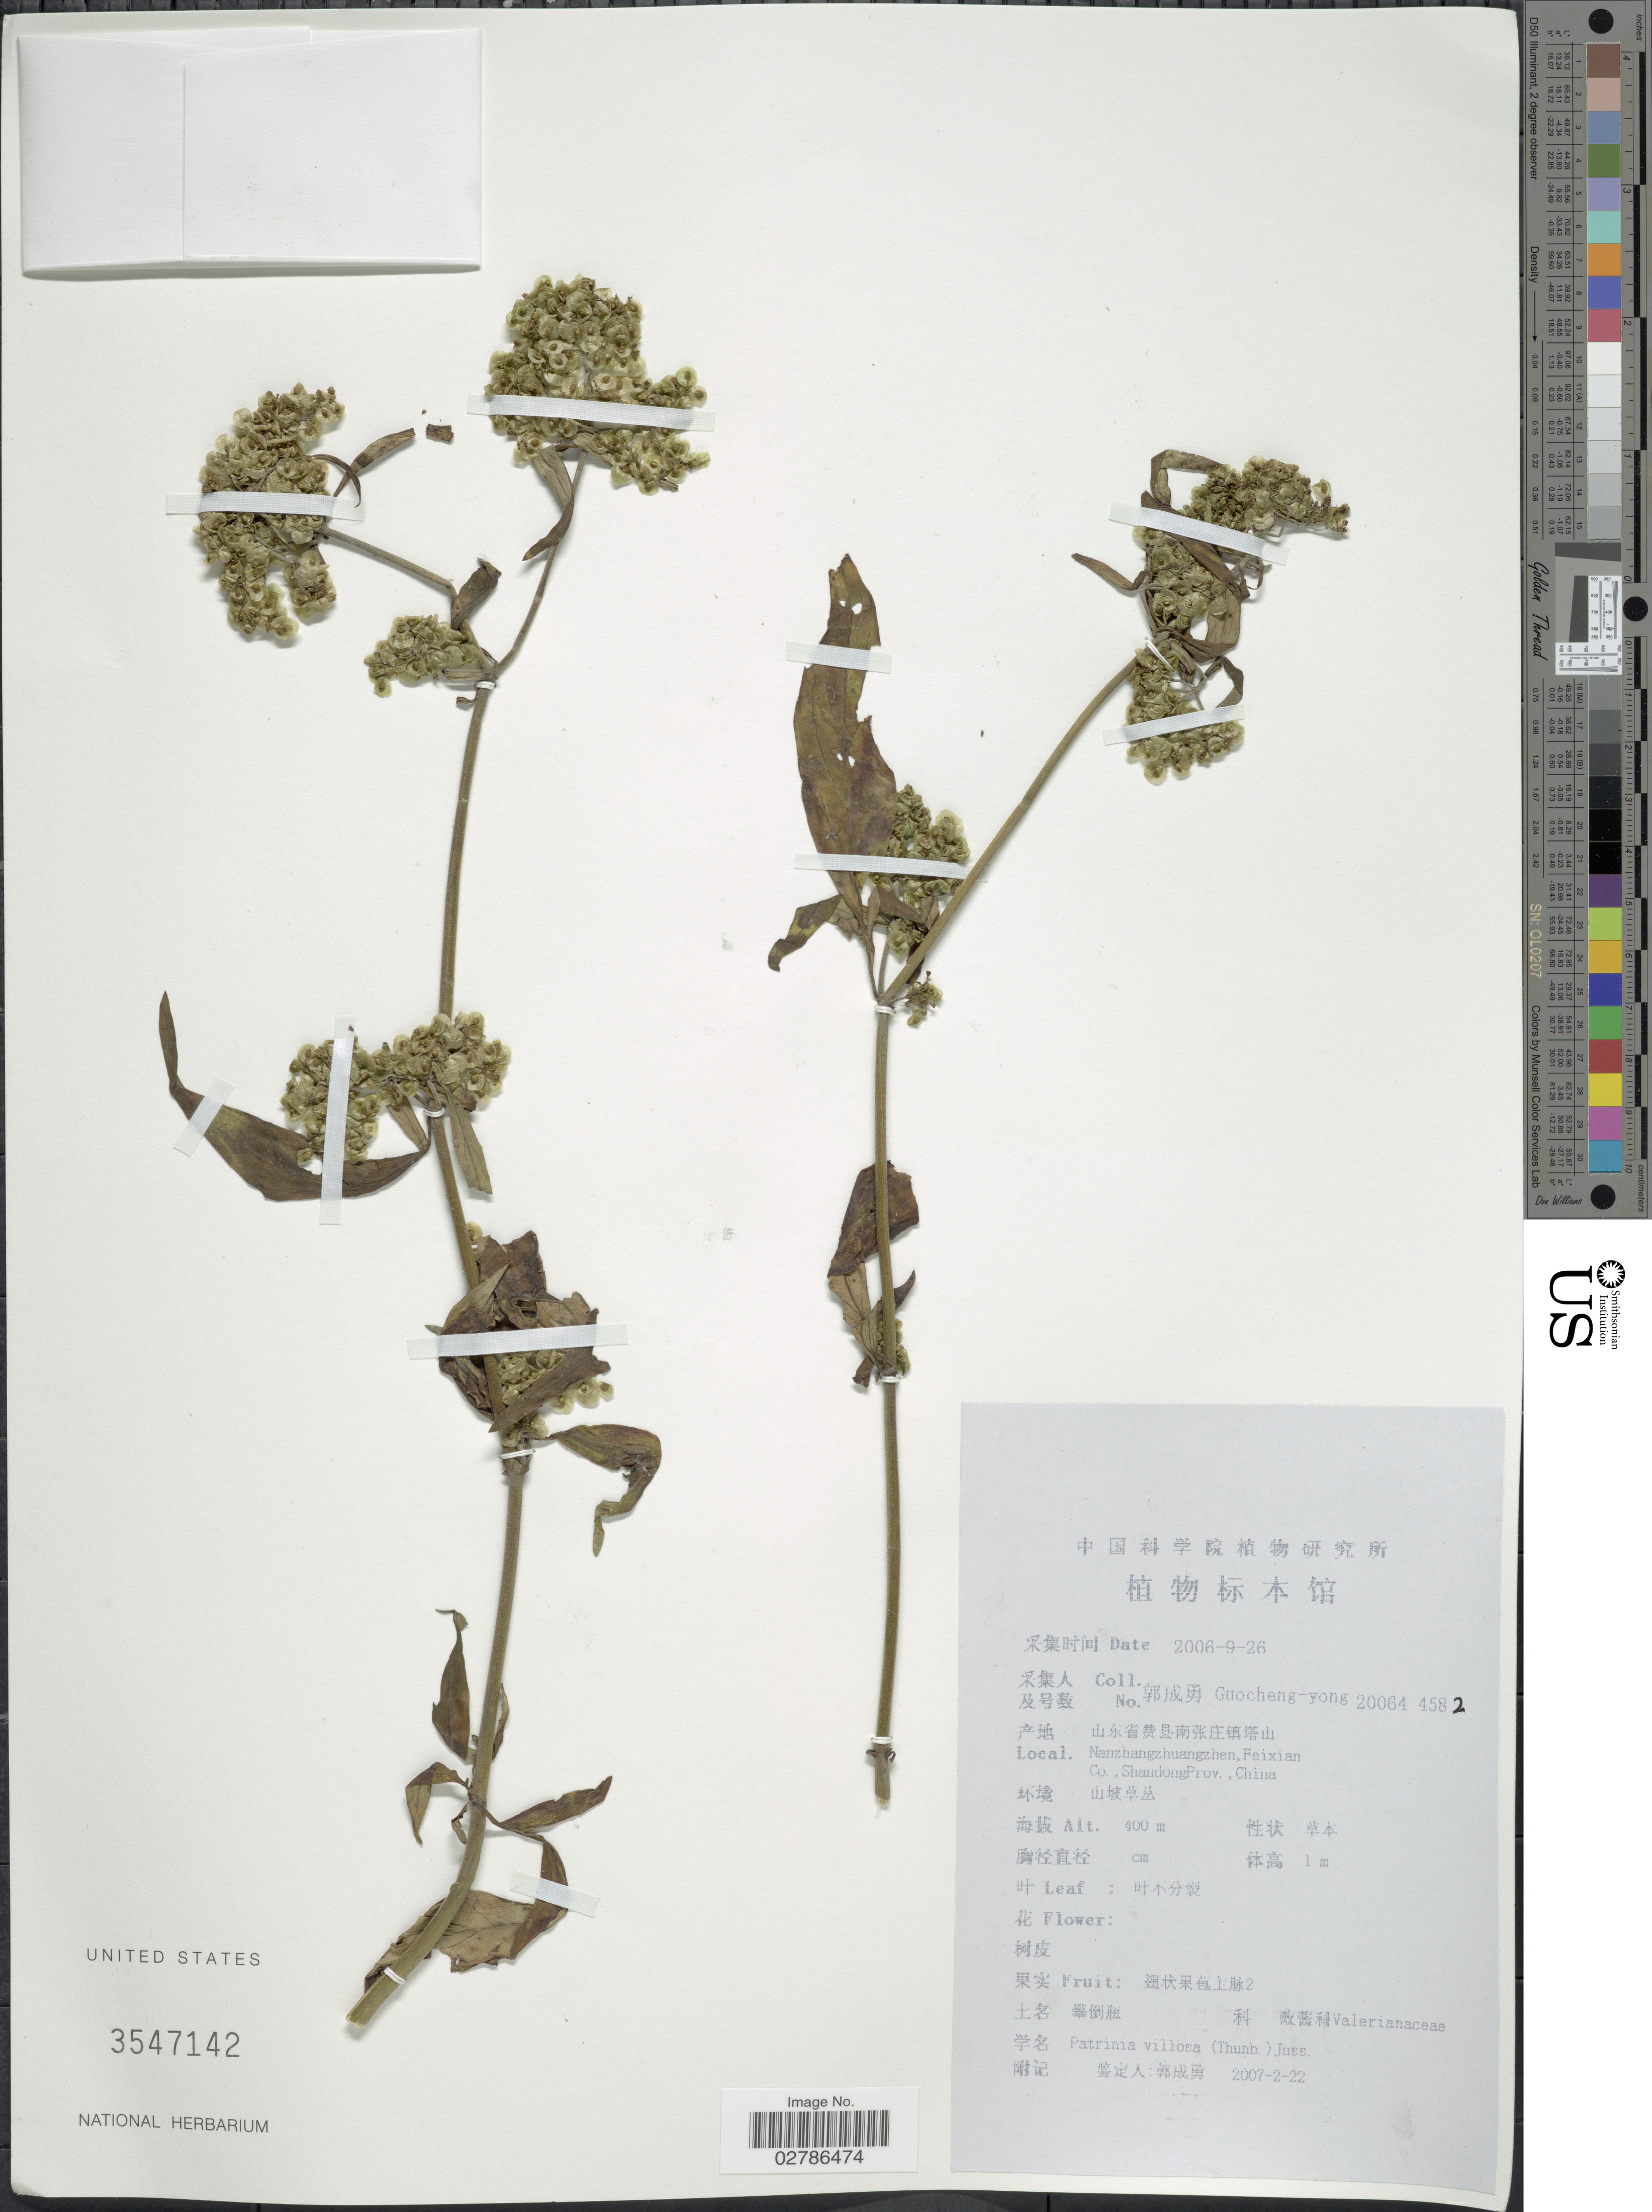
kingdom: Plantae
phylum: Tracheophyta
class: Magnoliopsida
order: Dipsacales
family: Caprifoliaceae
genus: Patrinia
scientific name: Patrinia villosa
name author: (Thunb.) Dufr.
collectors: Guo cheng-yong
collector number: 20064 482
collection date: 2006-09-26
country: China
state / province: Shandong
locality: X, Nanzhangzhuangzhen, Feixian Co, X.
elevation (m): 400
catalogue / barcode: US 3547142